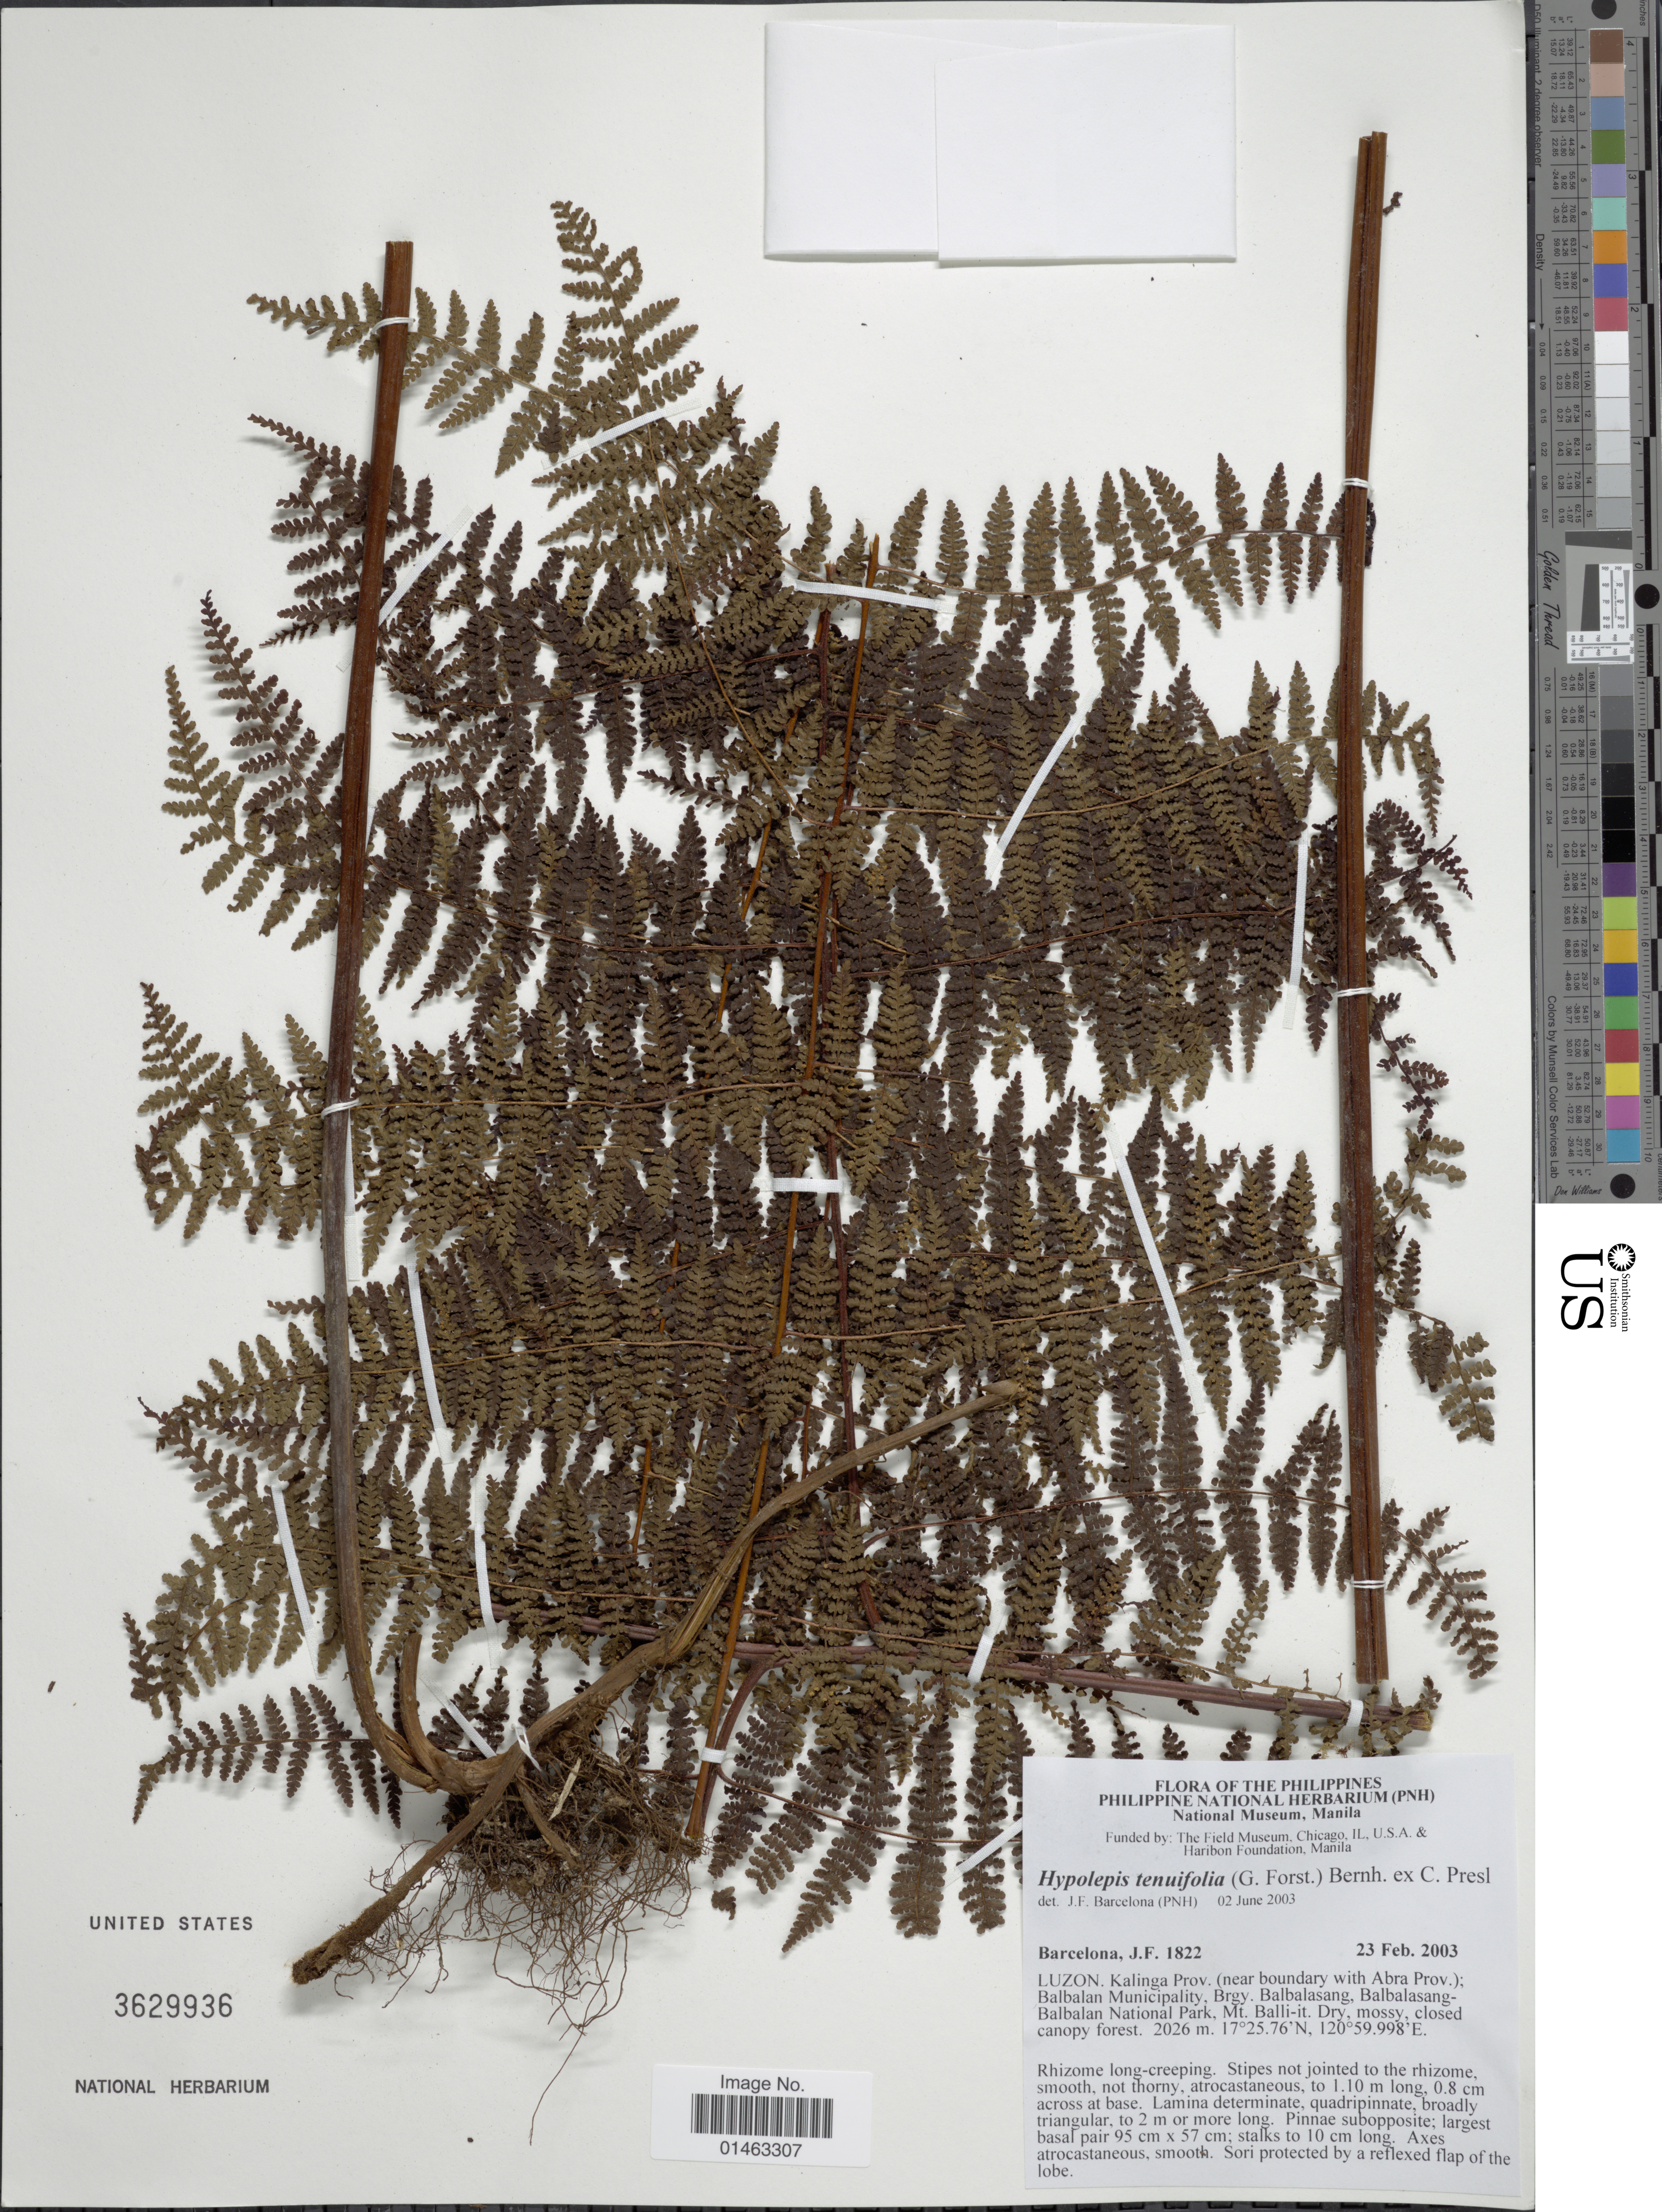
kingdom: Plantae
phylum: Tracheophyta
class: Polypodiopsida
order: Polypodiales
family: Dennstaedtiaceae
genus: Hypolepis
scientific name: Hypolepis tenuifolia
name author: (G. Forst.) Bernh.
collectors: J. F. Barcelona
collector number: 1822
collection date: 2003-02-23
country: Philippines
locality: Luzon. Kalinga Prov. (near boundary with Abra Prov.); Balbalan Municipality, Brgy. Balbalasang, Balbalasang-Balbalan National Park, Mt. Balli-it.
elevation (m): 2026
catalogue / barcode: US 3629936